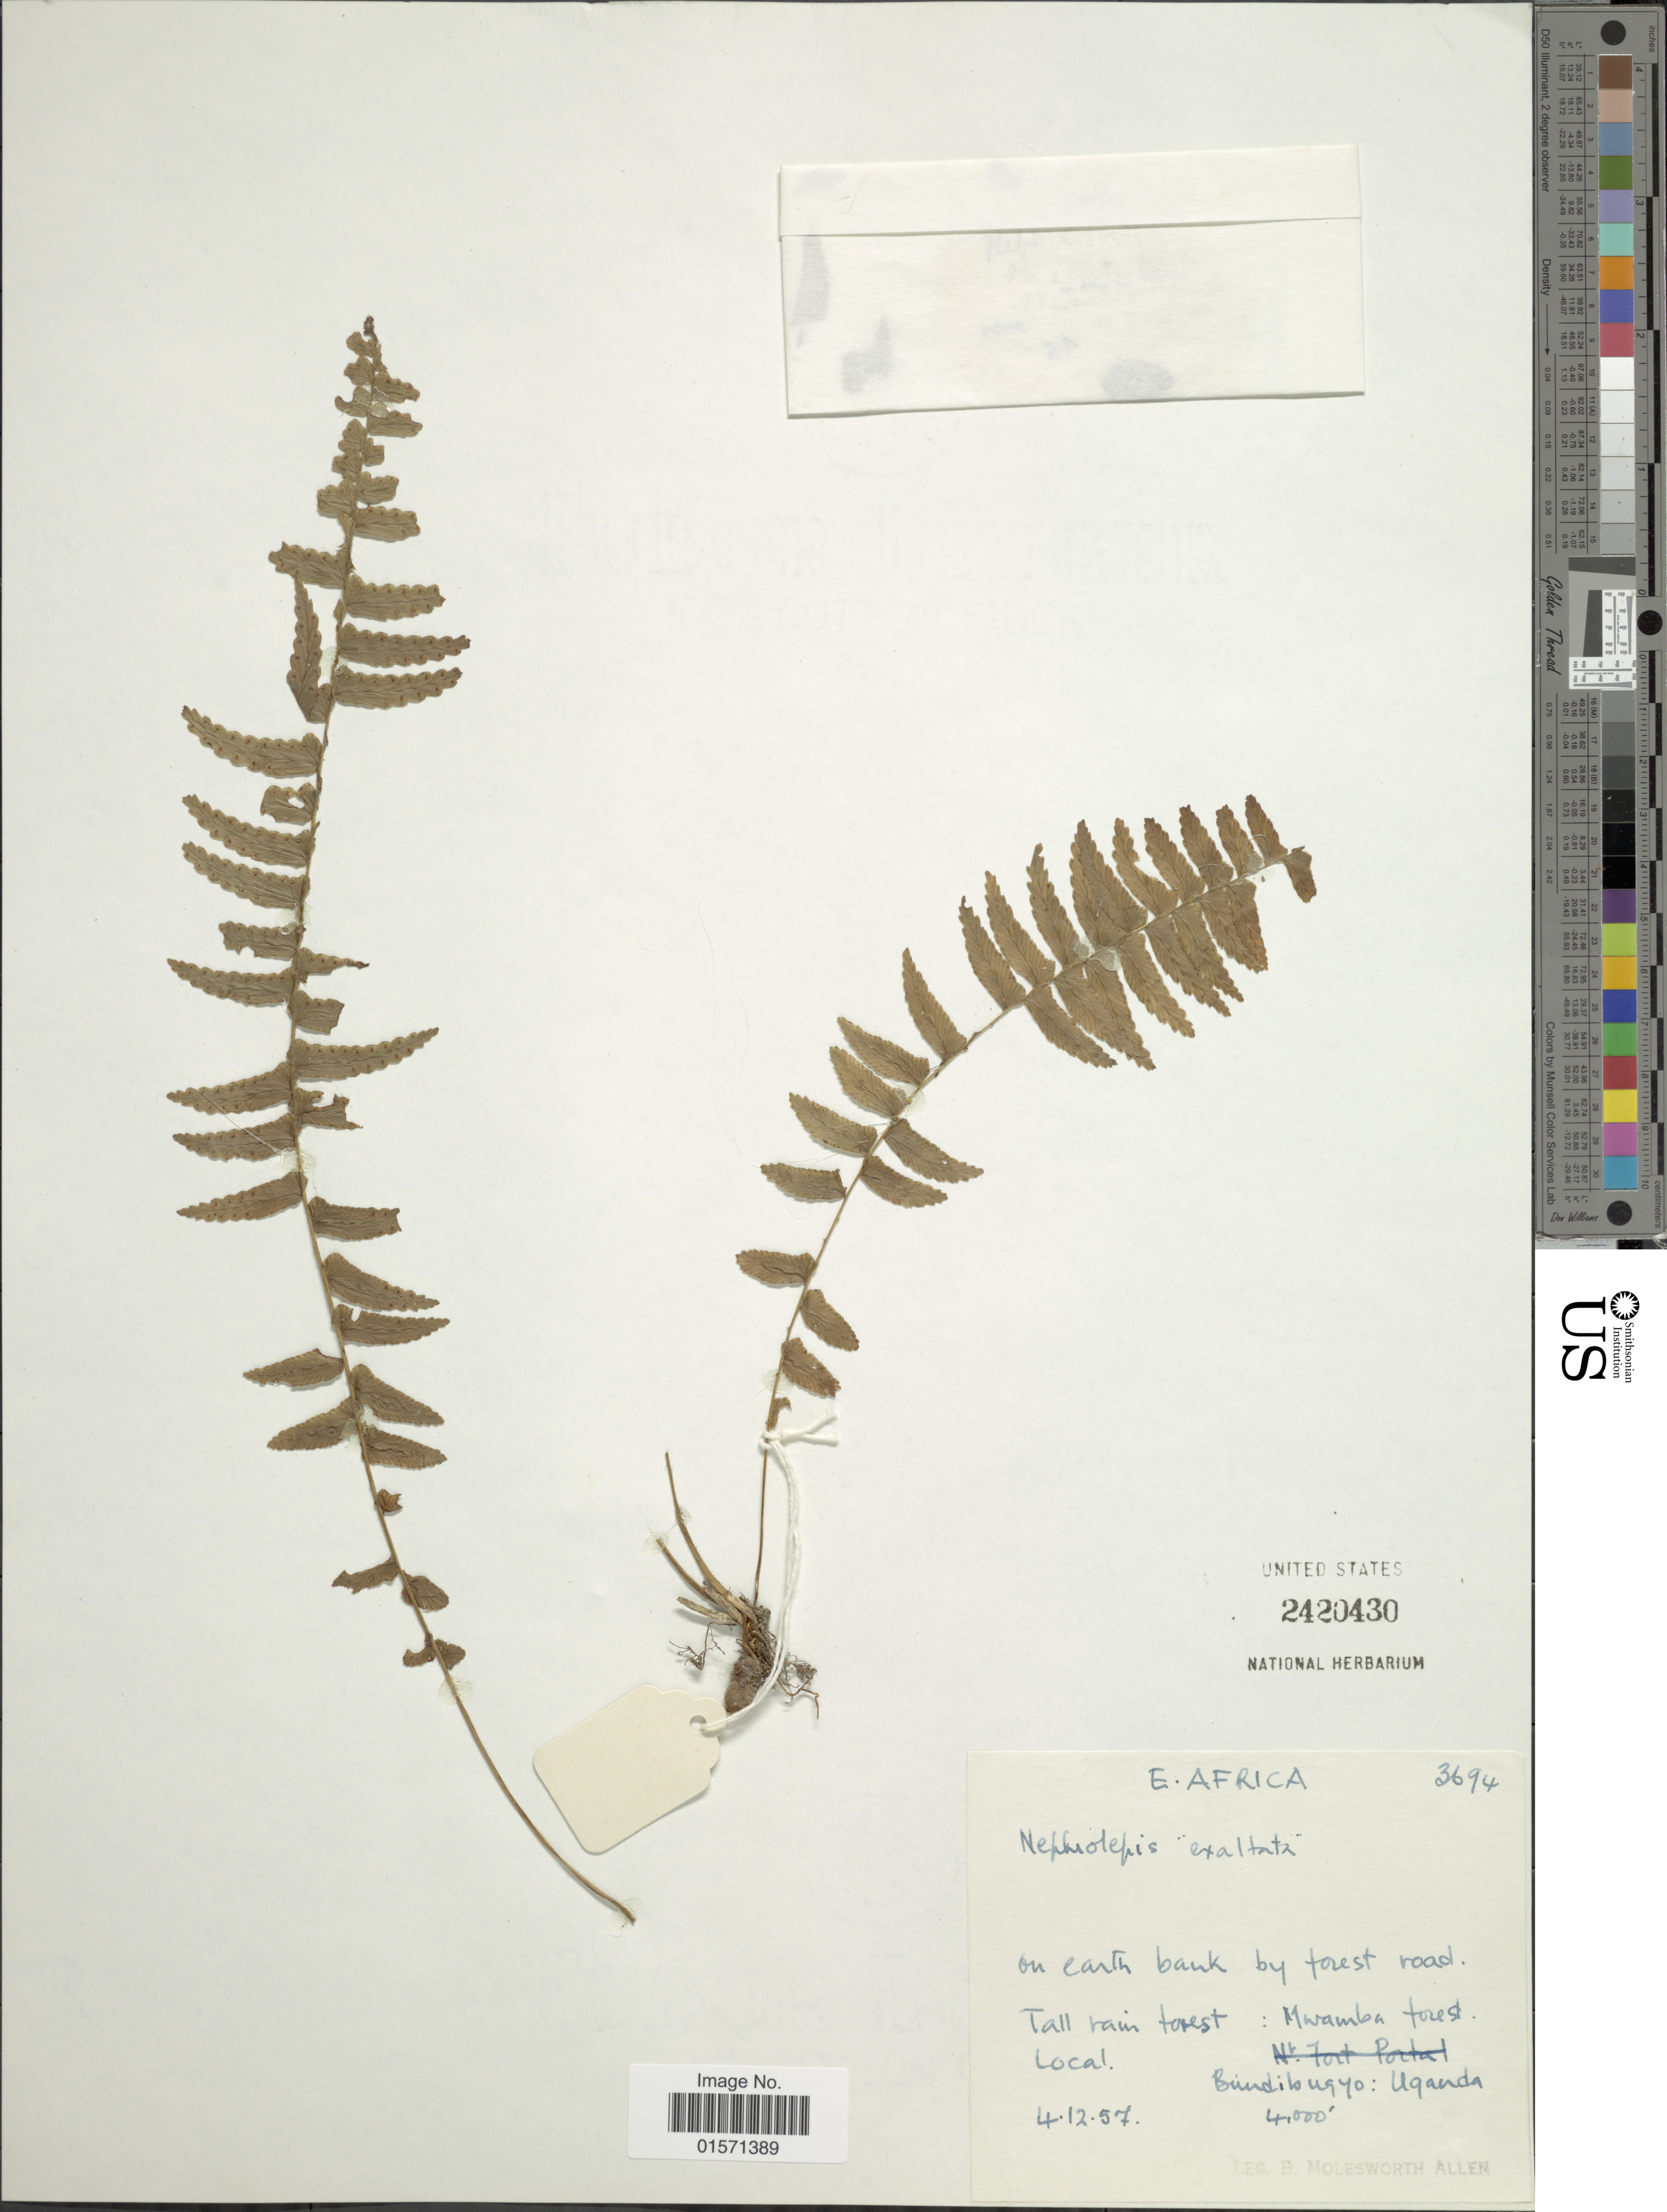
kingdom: Plantae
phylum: Tracheophyta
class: Polypodiopsida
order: Polypodiales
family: Nephrolepidaceae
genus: Nephrolepis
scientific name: Nephrolepis undulata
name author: J. Sm.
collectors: B. E. G. Molesworth-Allen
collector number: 3694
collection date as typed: Transcribed d/m/y: 4/12/57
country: Uganda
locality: On earth bank by forest road. Tall rain forest: Mwamba forest. Bundibugyo: Uganda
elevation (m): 1219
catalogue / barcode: US 2420430